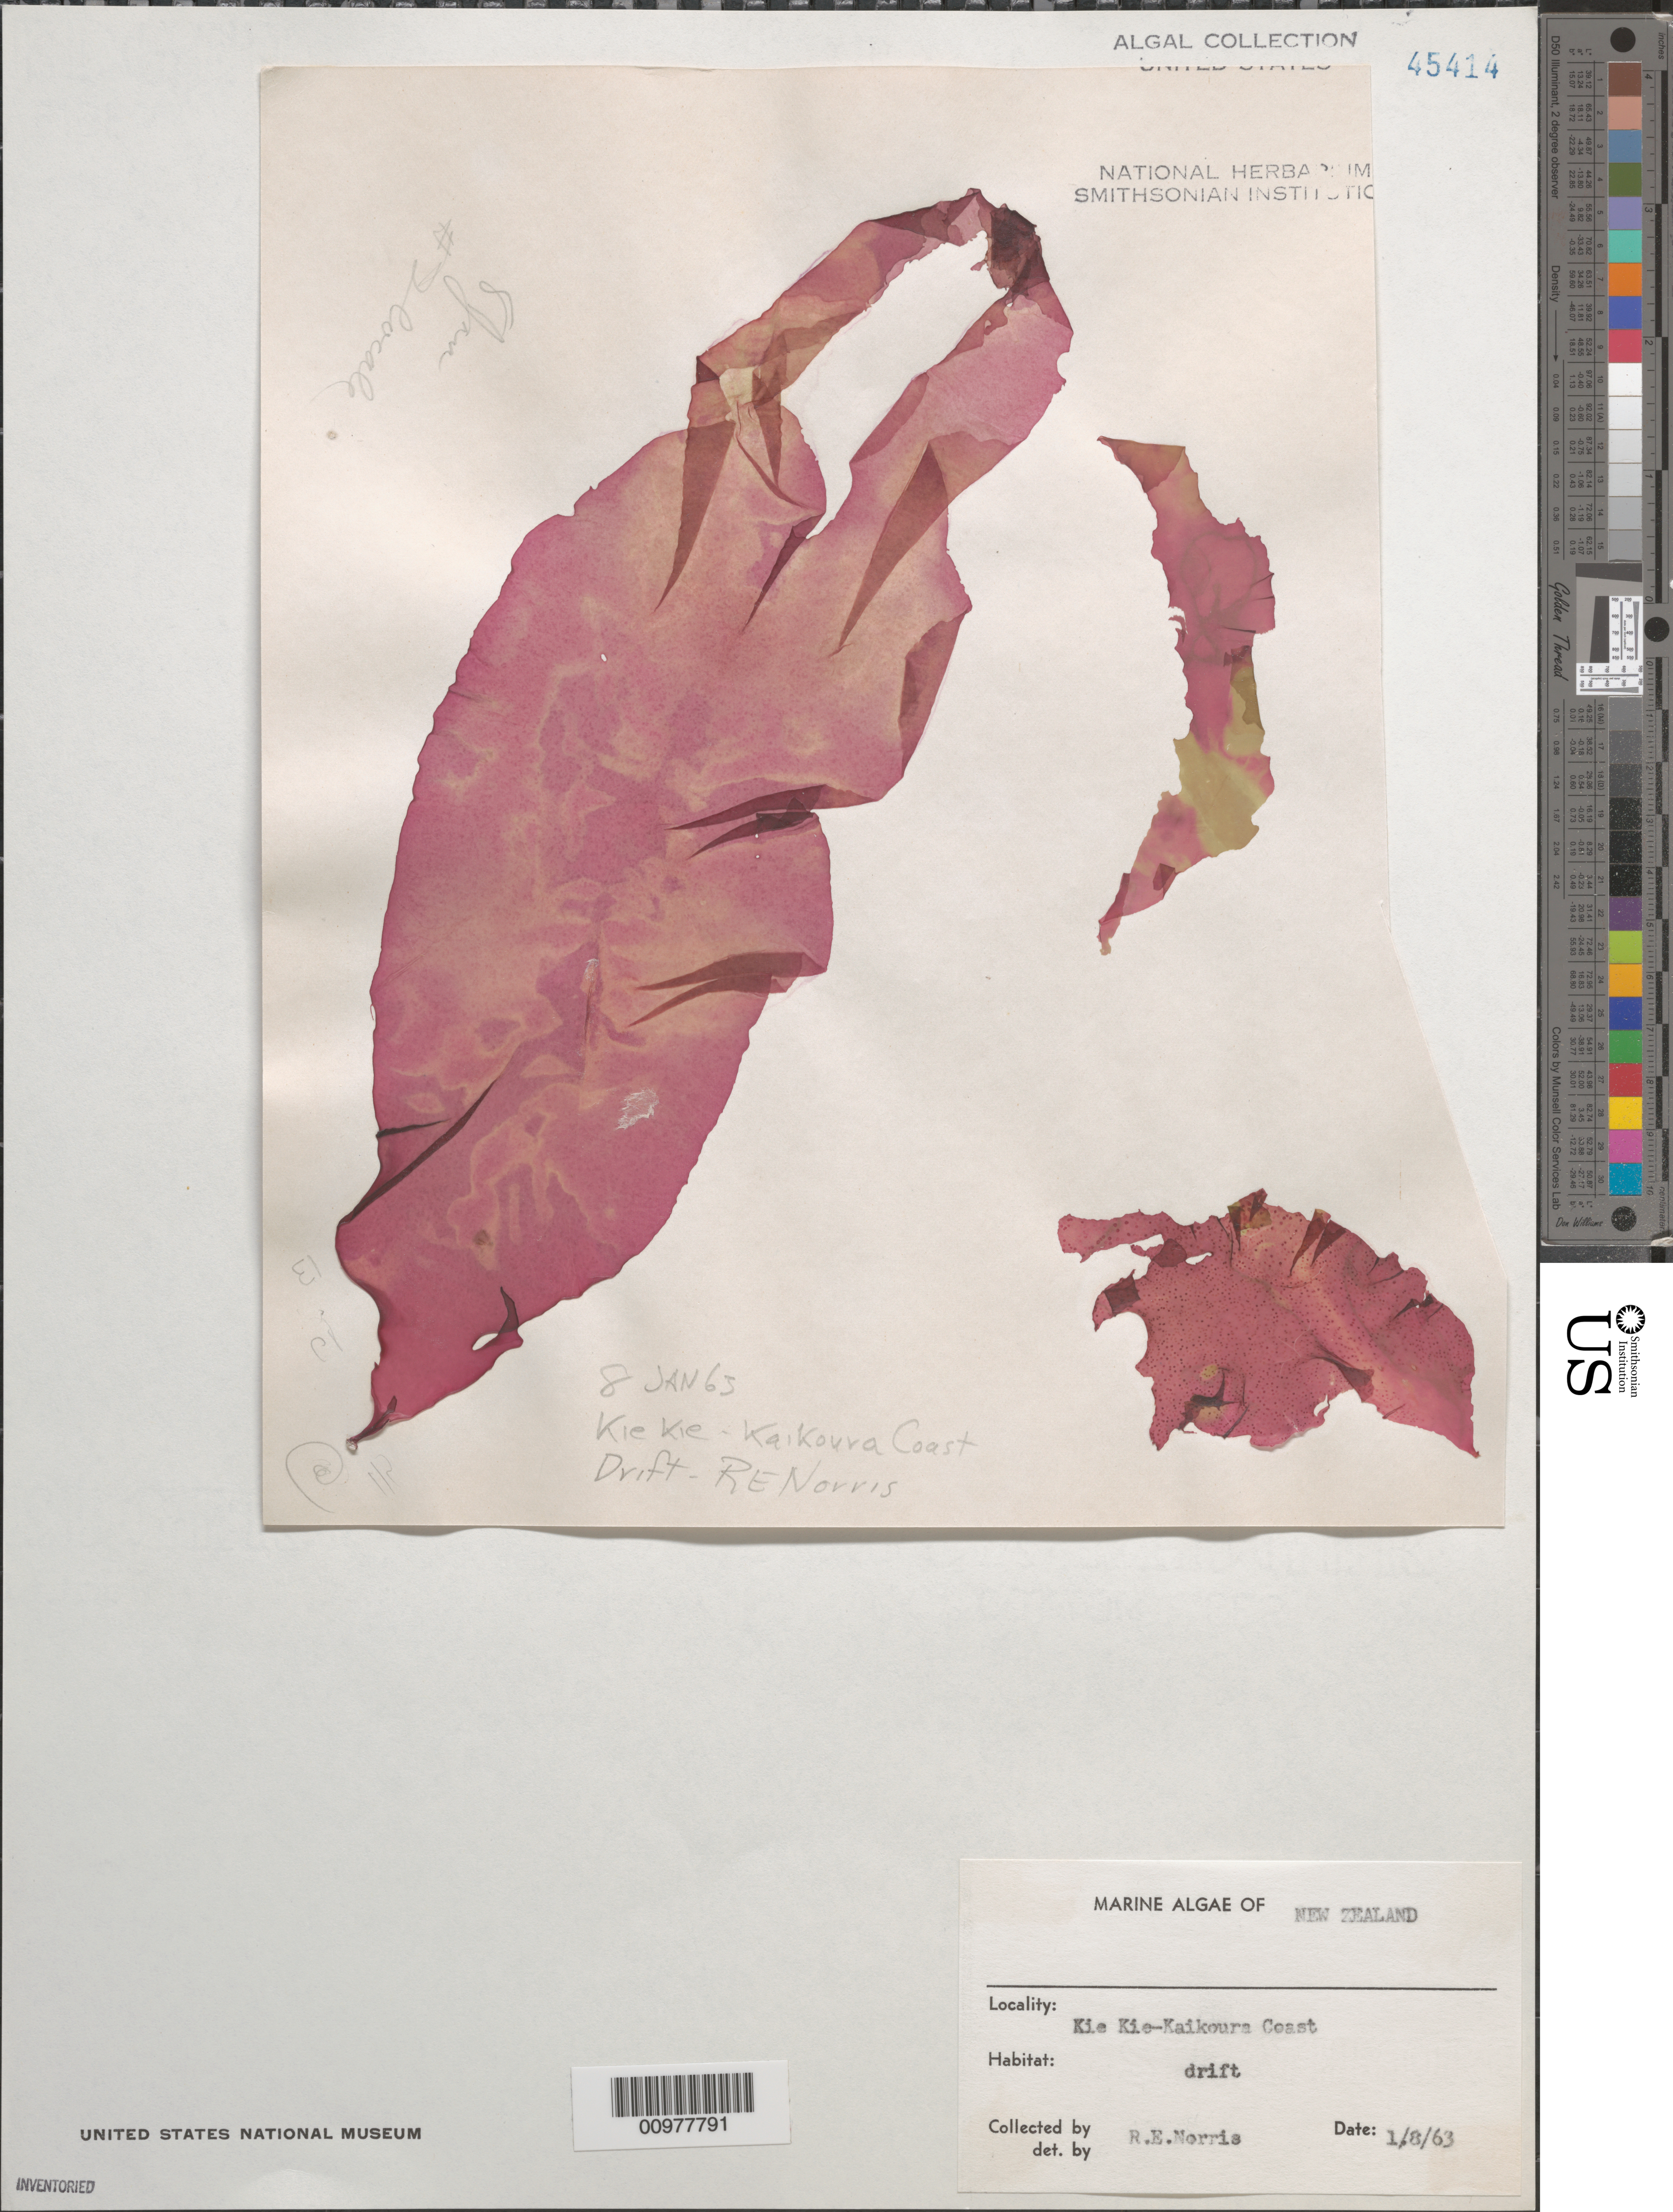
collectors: R. E. Norris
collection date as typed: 08 Jan 1963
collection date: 1963-01-08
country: New Zealand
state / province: Canterbury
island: South Island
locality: Kie Kie-Kaikoura Coast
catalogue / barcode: US 45414